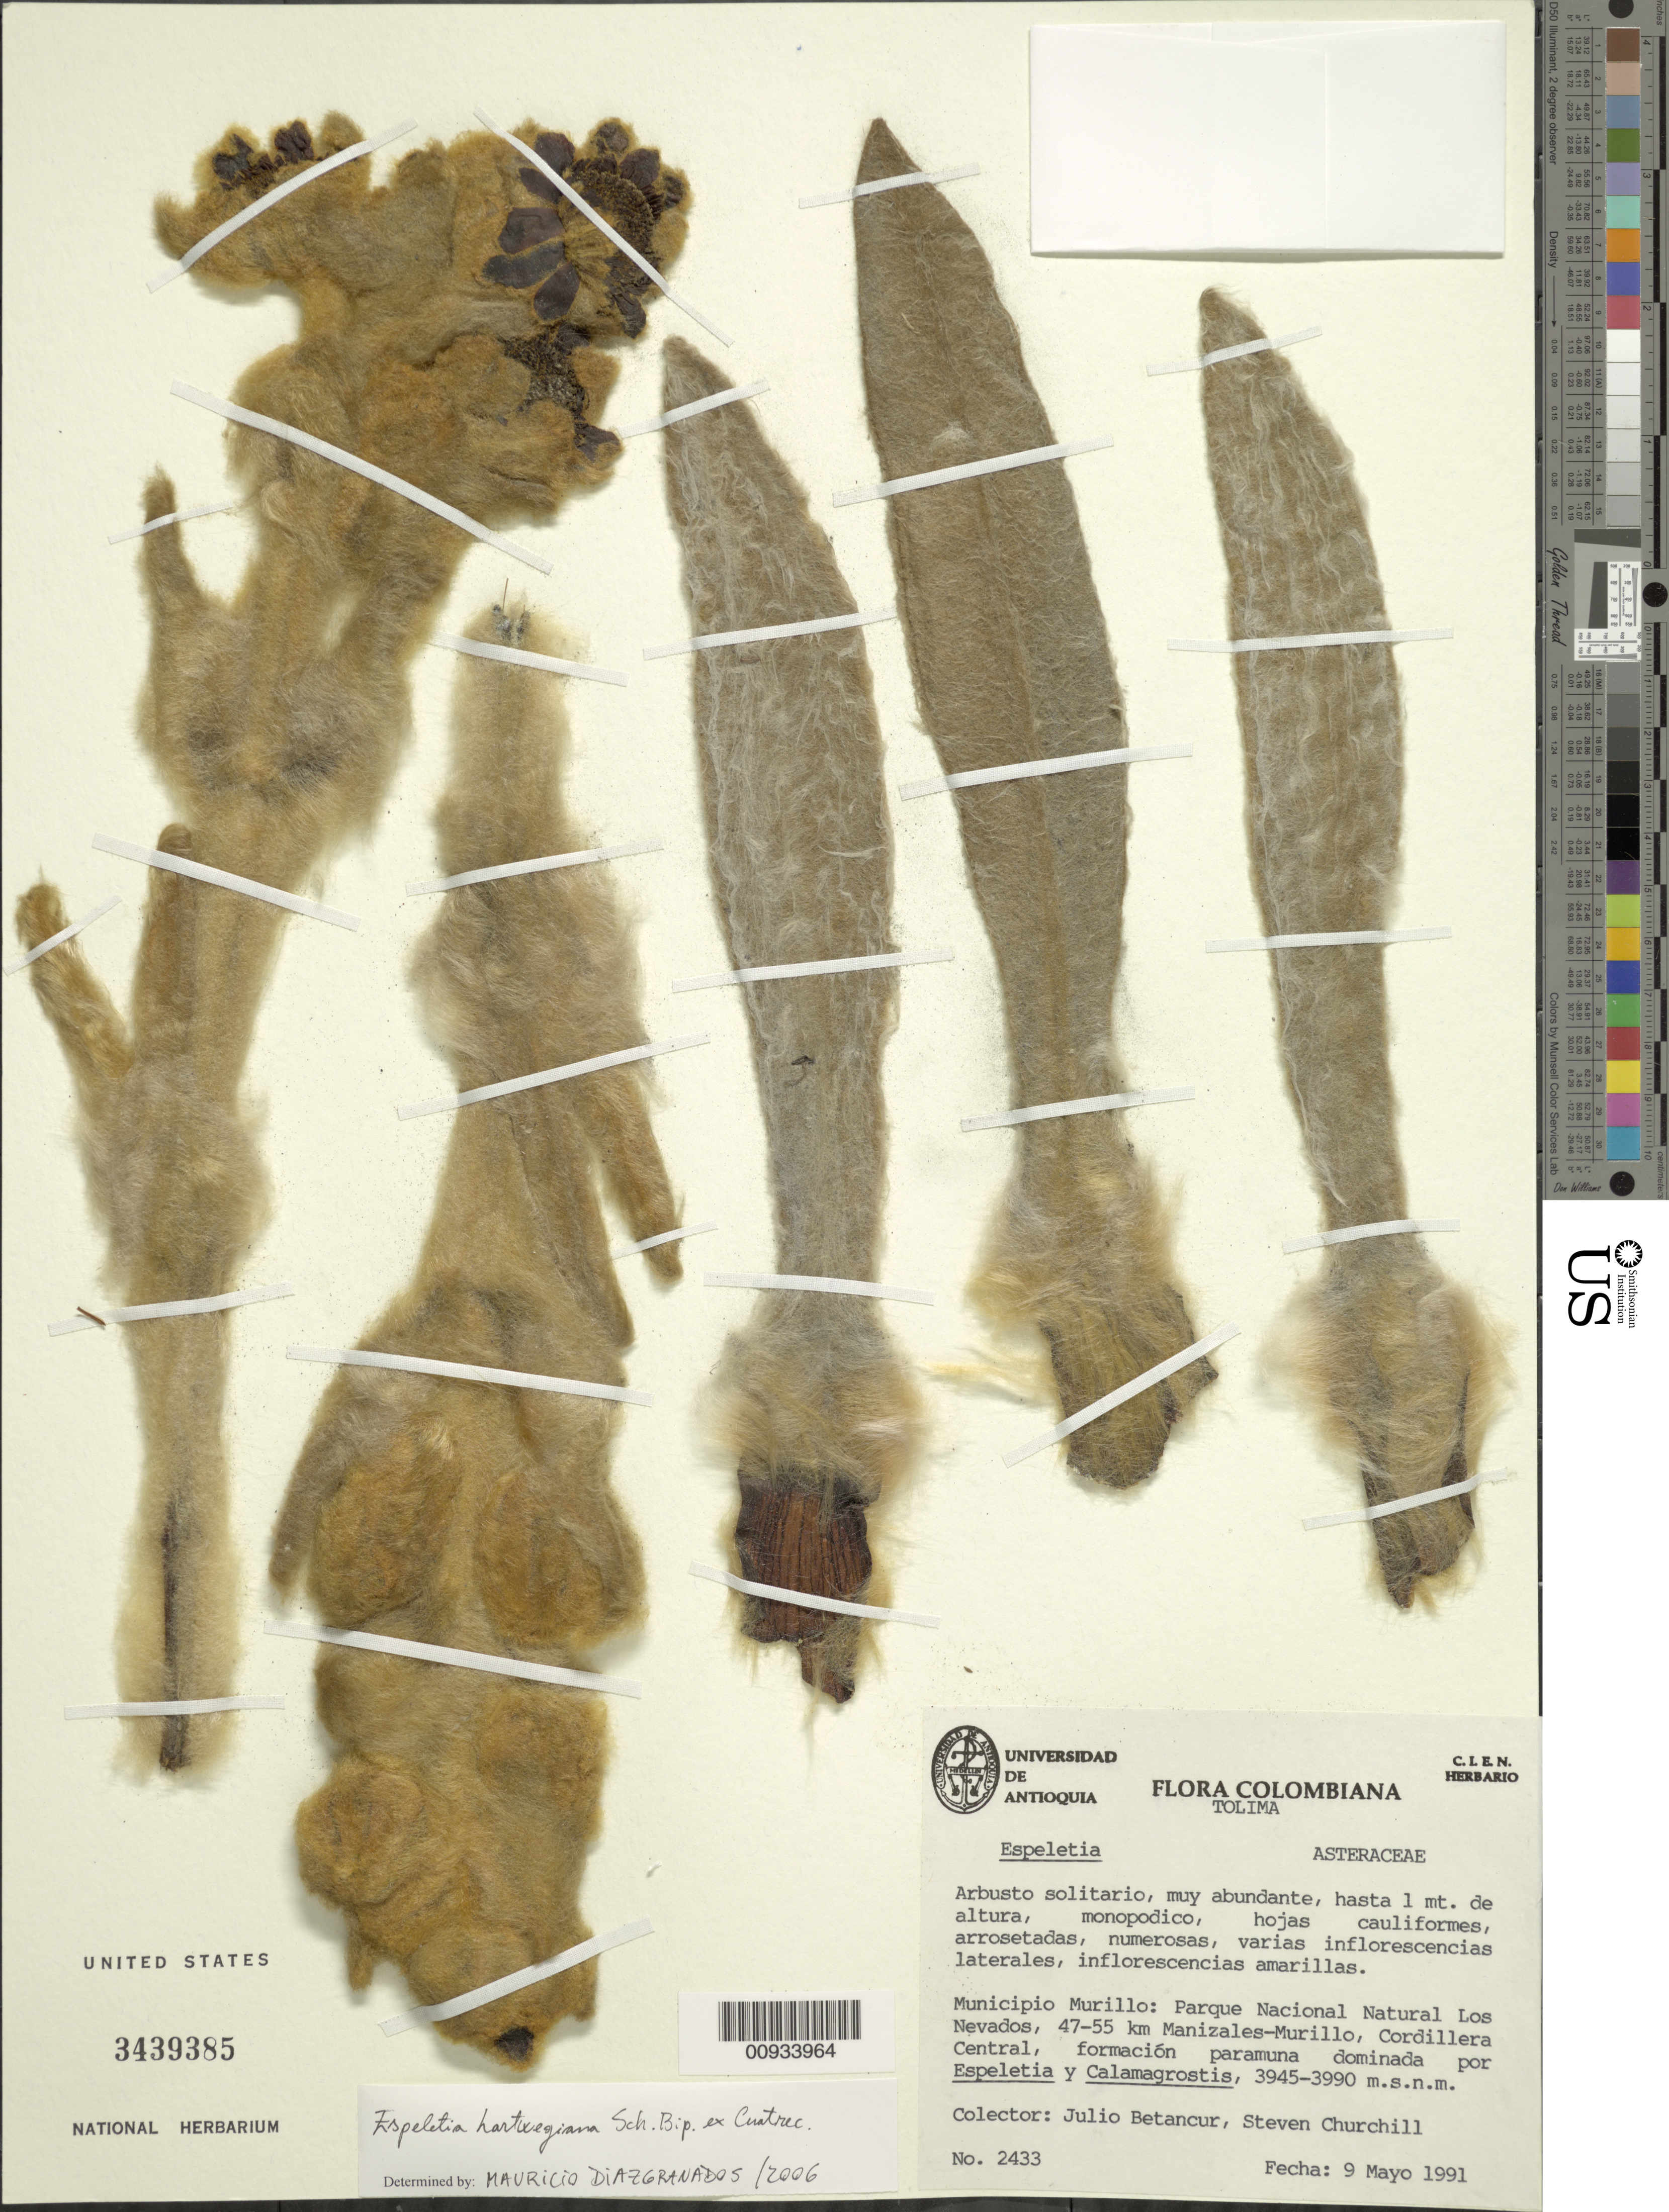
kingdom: Plantae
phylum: Tracheophyta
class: Magnoliopsida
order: Asterales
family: Asteraceae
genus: Espeletia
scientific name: Espeletia hartwegiana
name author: Sch. Bip. ex Cuatrec.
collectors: J. Betancur & S. Churchill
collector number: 2433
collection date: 1991-05-09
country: Colombia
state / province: Tolima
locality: Municipio Murillo: Parque Natural Los Nevados, 47-55 km Manizales-Murillo, Cordillera Central.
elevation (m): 3945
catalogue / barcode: US 3439385